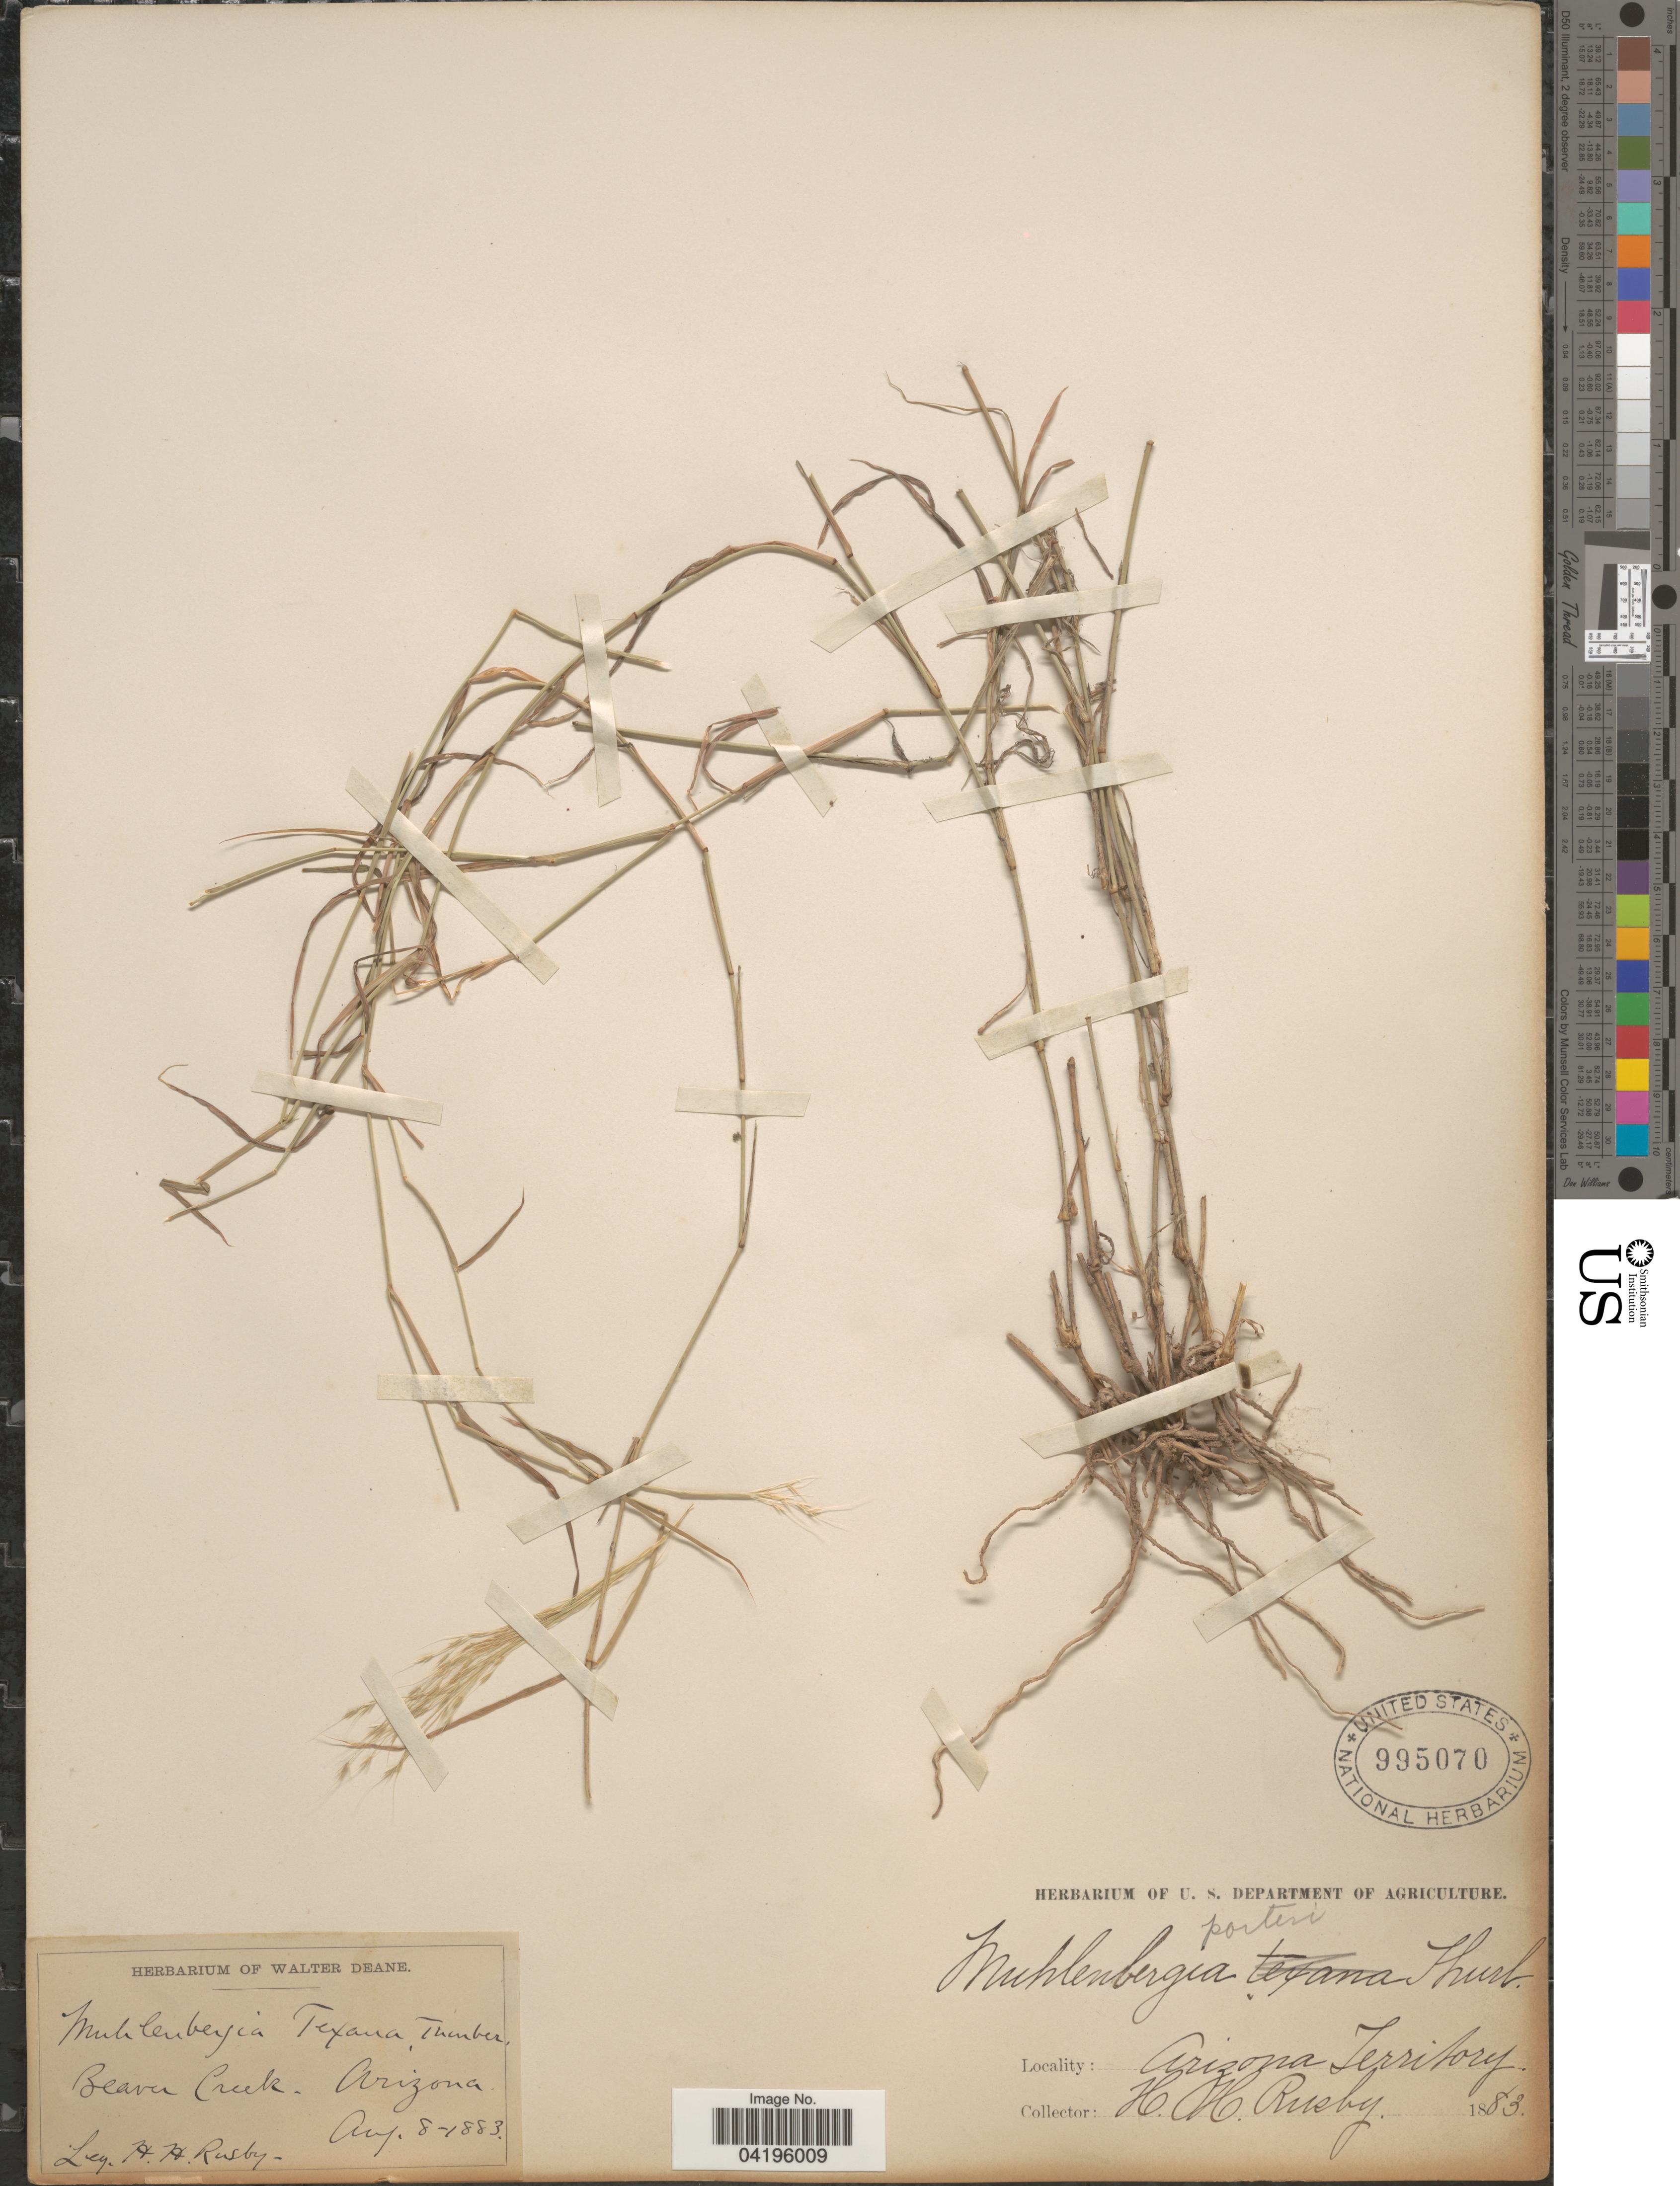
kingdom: Plantae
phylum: Tracheophyta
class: Liliopsida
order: Poales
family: Poaceae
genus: Muhlenbergia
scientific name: Muhlenbergia porteri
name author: Scribn. in W.J. Beal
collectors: H. H. Rusby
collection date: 1883-08-08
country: United States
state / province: Arizona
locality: Beaver Creek. Arizona Territory.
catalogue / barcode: US 995070